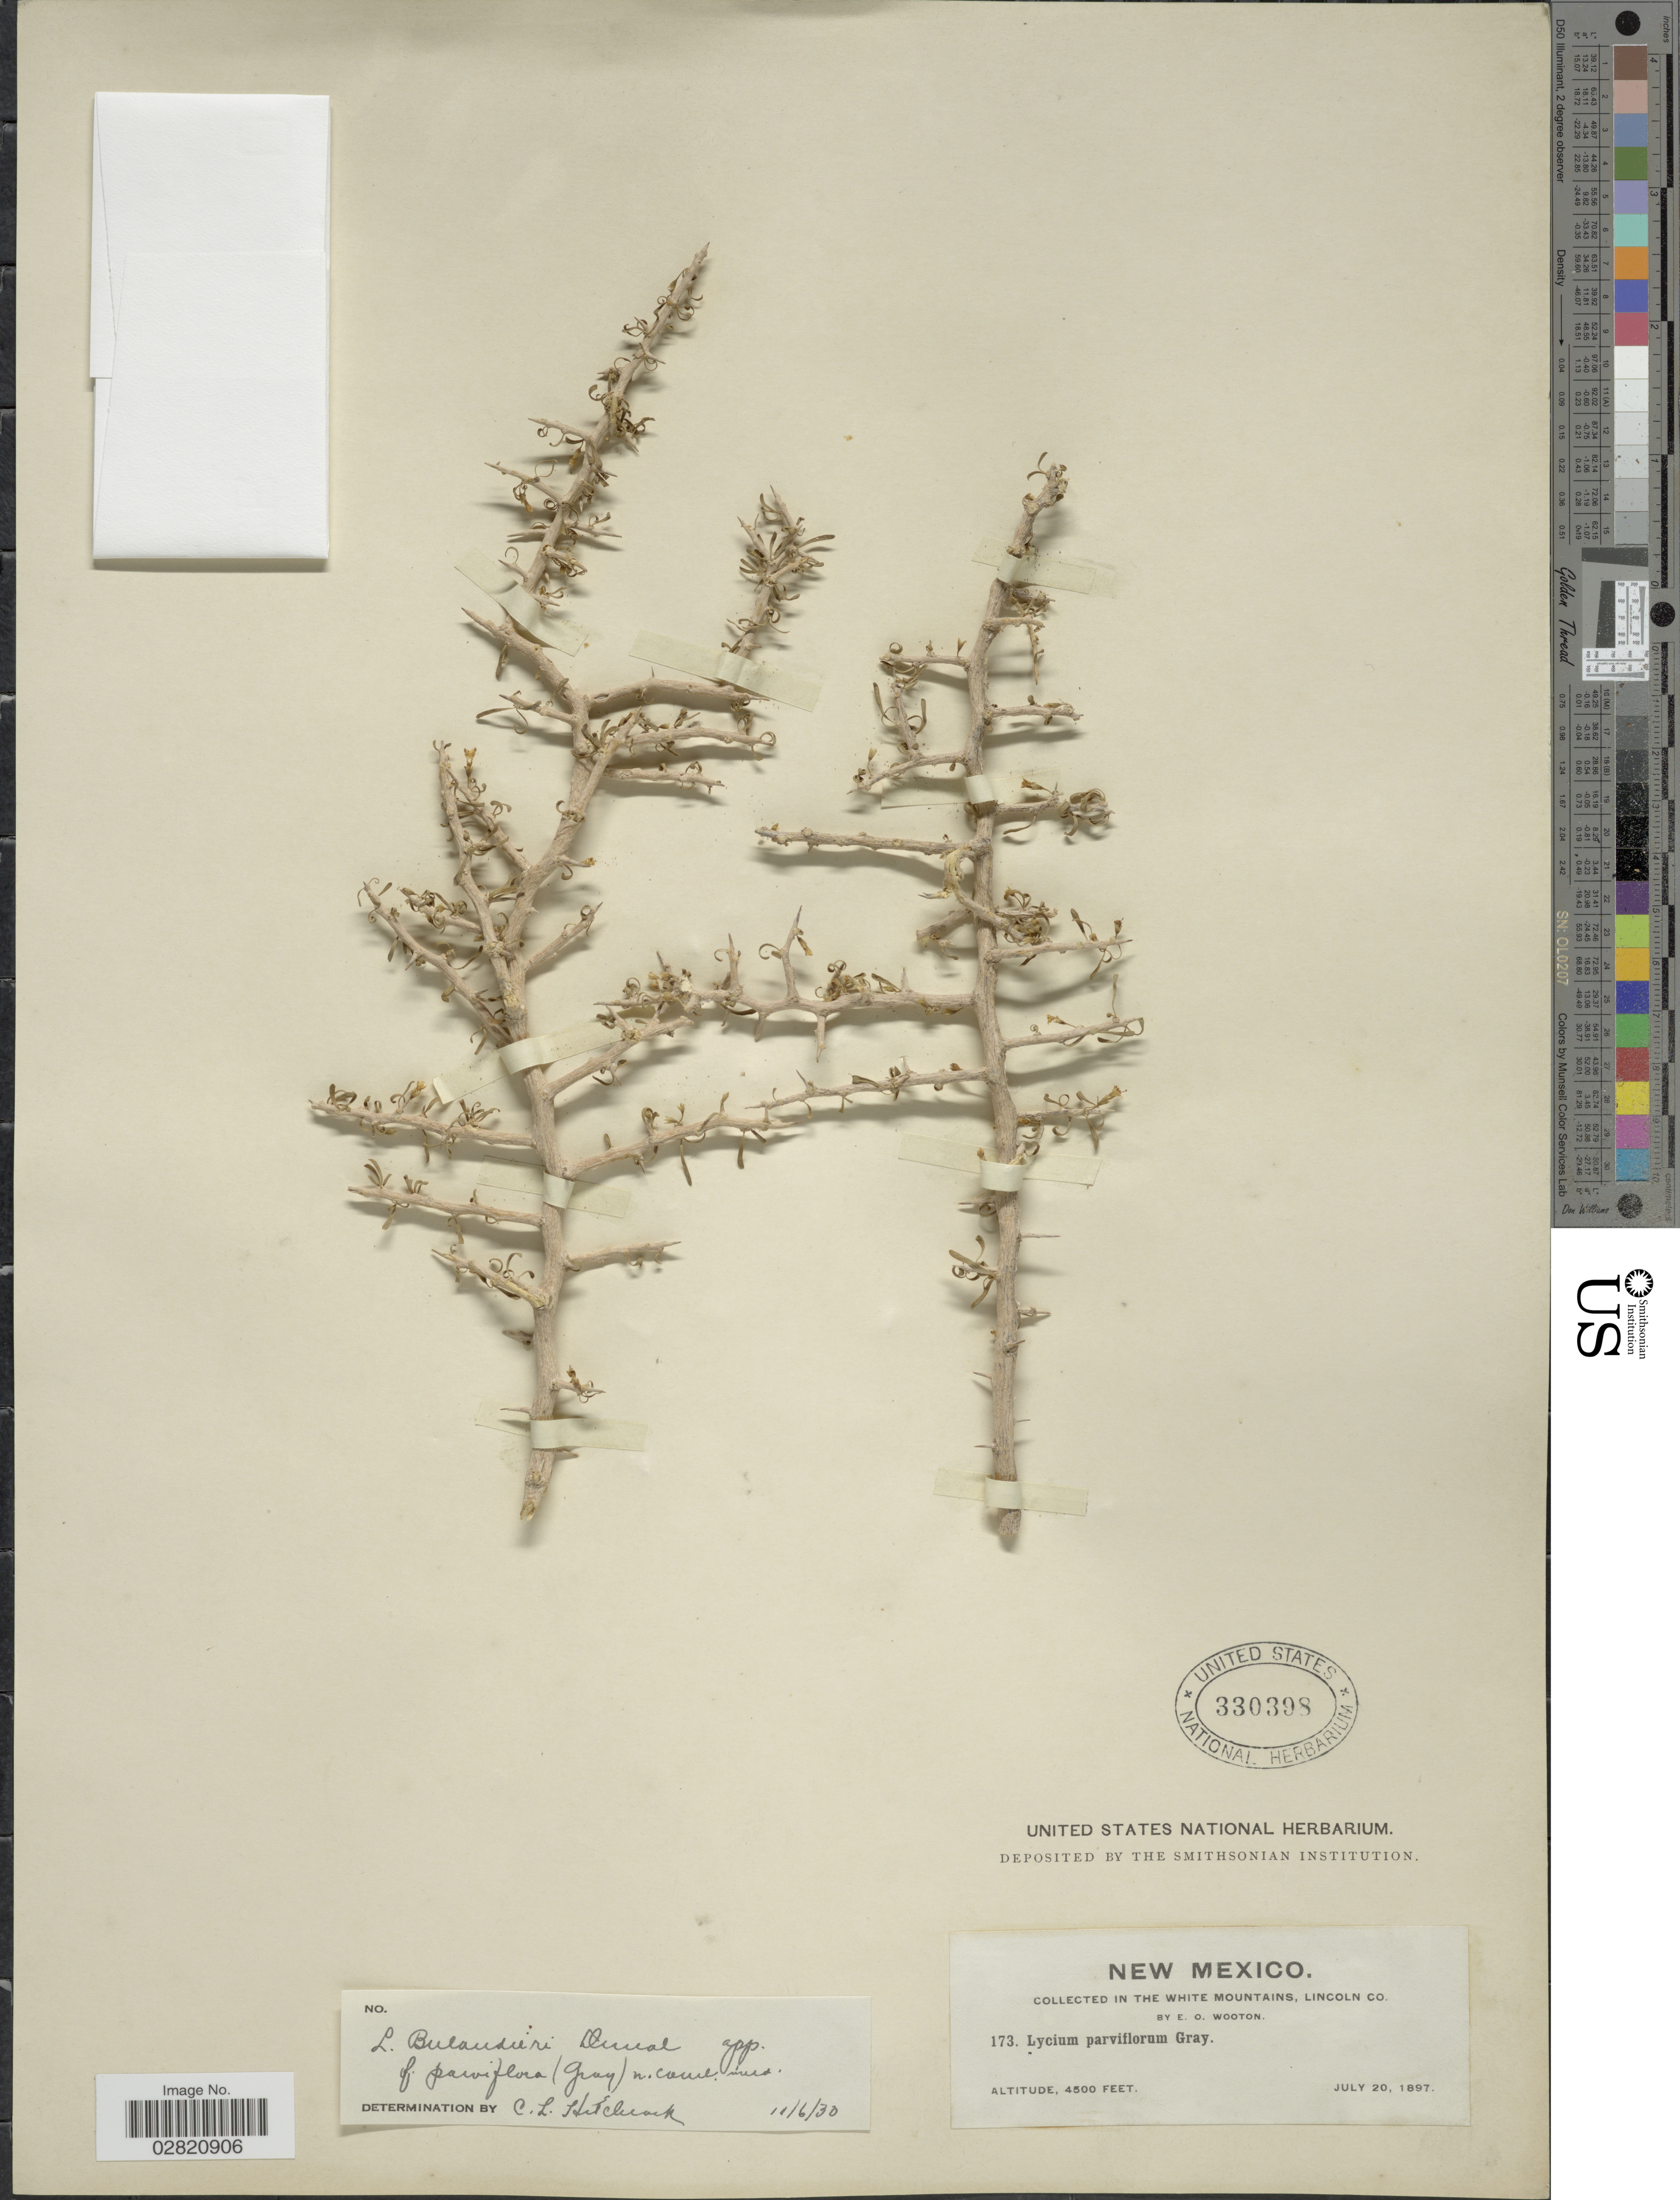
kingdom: Plantae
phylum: Tracheophyta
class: Magnoliopsida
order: Solanales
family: Solanaceae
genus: Lycium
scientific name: Lycium berlandieri f. parviflorum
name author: (A. Gray) C.L. Hitchc.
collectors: E. O. Wooton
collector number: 173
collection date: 1897-07-20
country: United States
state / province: New Mexico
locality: In the White Mountains, Lincoln Co.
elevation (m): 1372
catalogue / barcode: US 330398